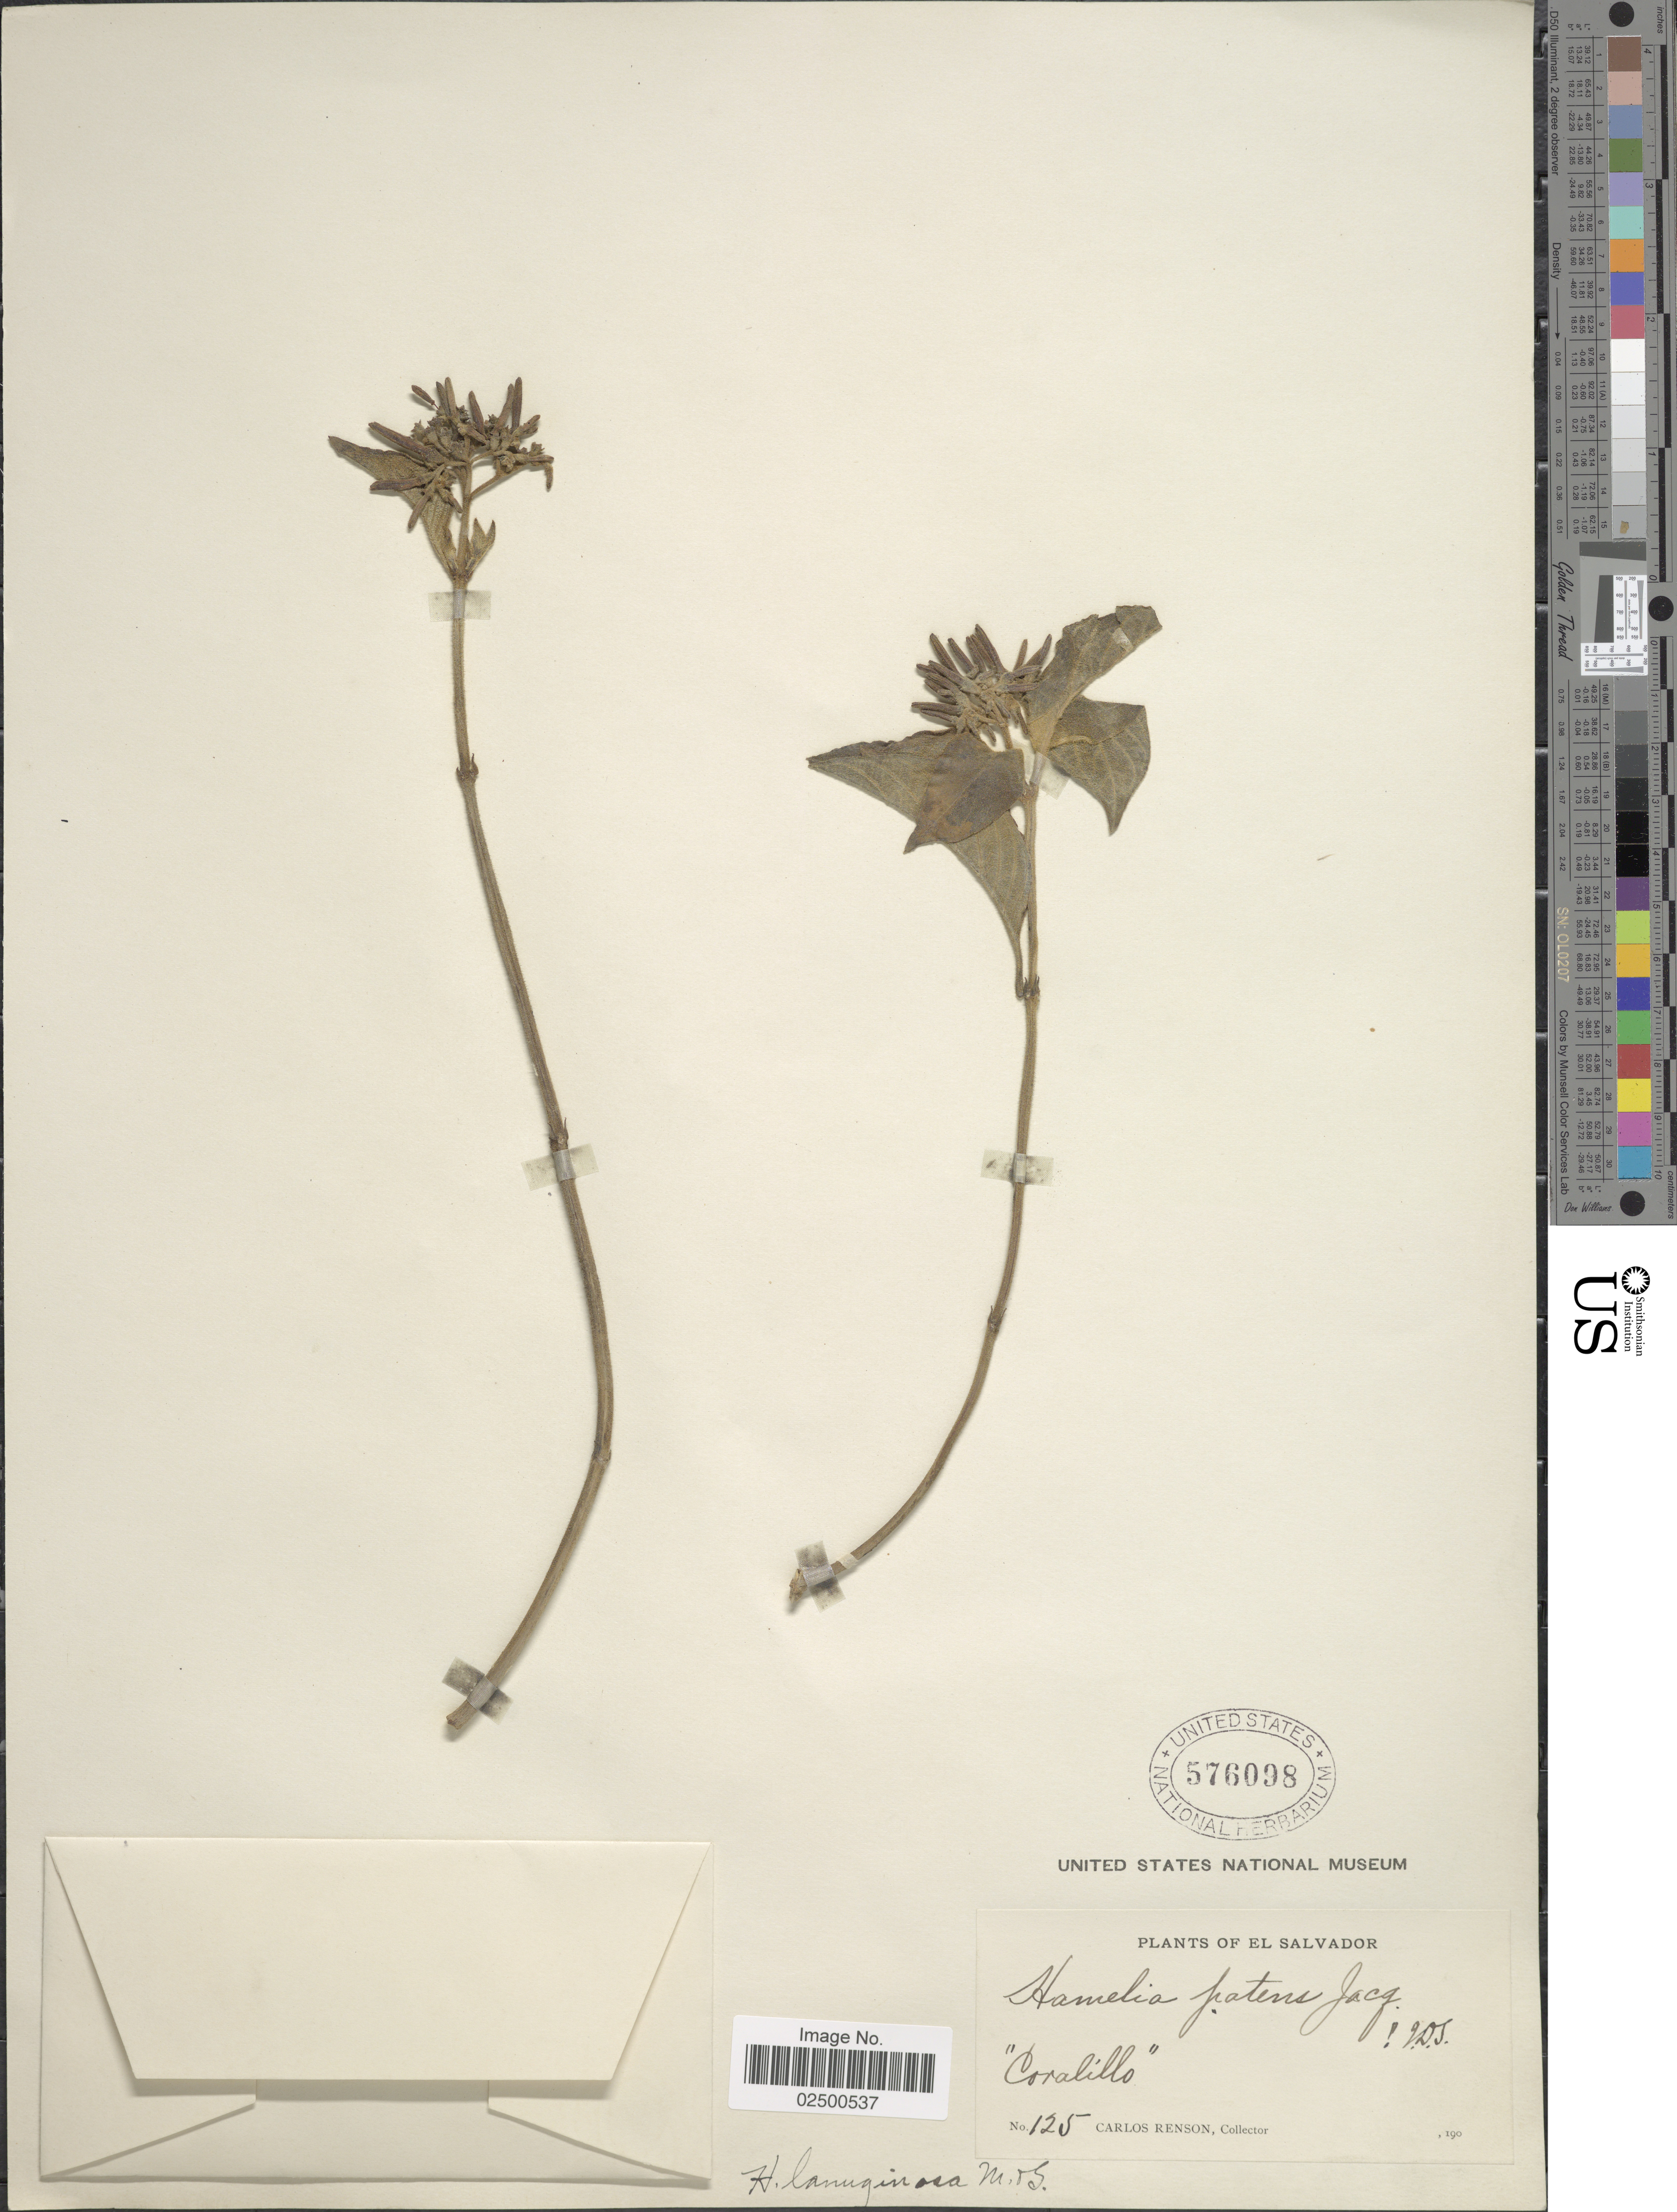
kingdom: Plantae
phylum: Tracheophyta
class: Magnoliopsida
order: Gentianales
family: Rubiaceae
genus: Hamelia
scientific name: Hamelia erecta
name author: Jacq.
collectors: C. Renson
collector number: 125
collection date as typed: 190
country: El Salvador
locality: Coralillo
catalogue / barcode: US 576098